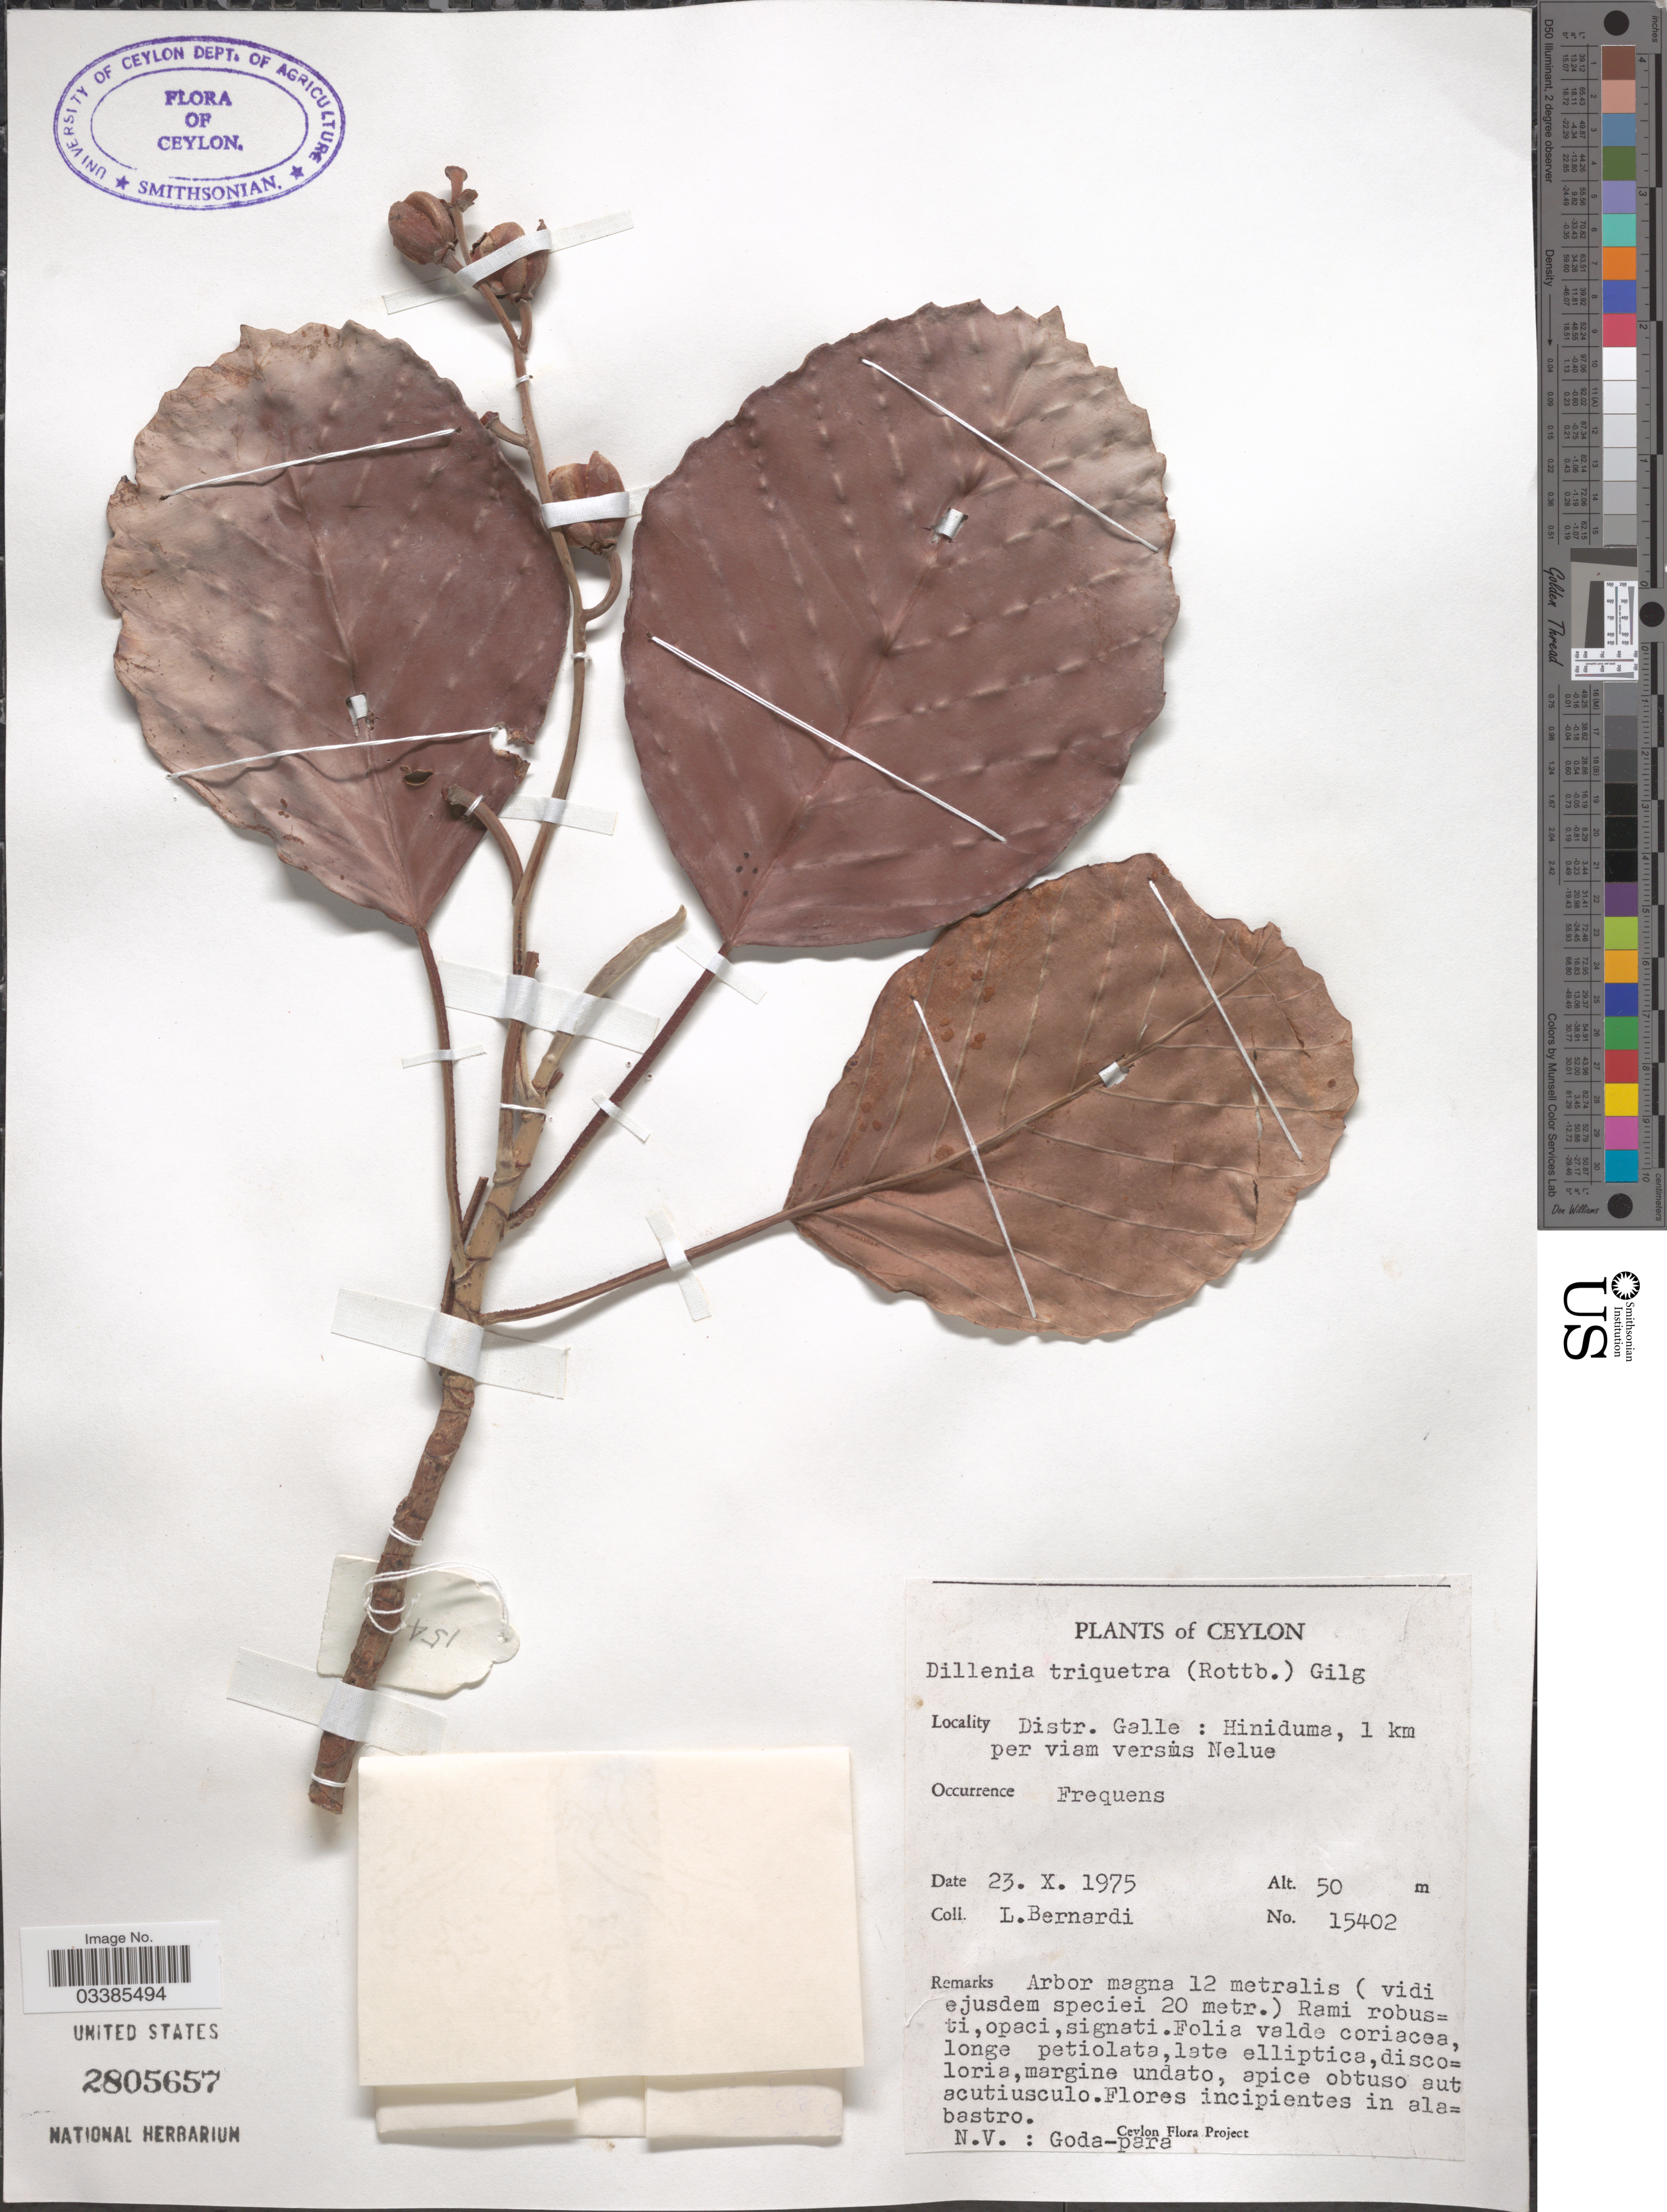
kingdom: Plantae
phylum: Tracheophyta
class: Magnoliopsida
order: Dilleniales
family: Dilleniaceae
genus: Dillenia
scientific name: Dillenia triquetra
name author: (Rottb.) Gilg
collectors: L. Bernardi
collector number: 15402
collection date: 1975-10-23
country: Sri Lanka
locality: Ceylon. Distr. Galle: Hiniduma, 1 km per viam versus Nelue.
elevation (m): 50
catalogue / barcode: US 2805657